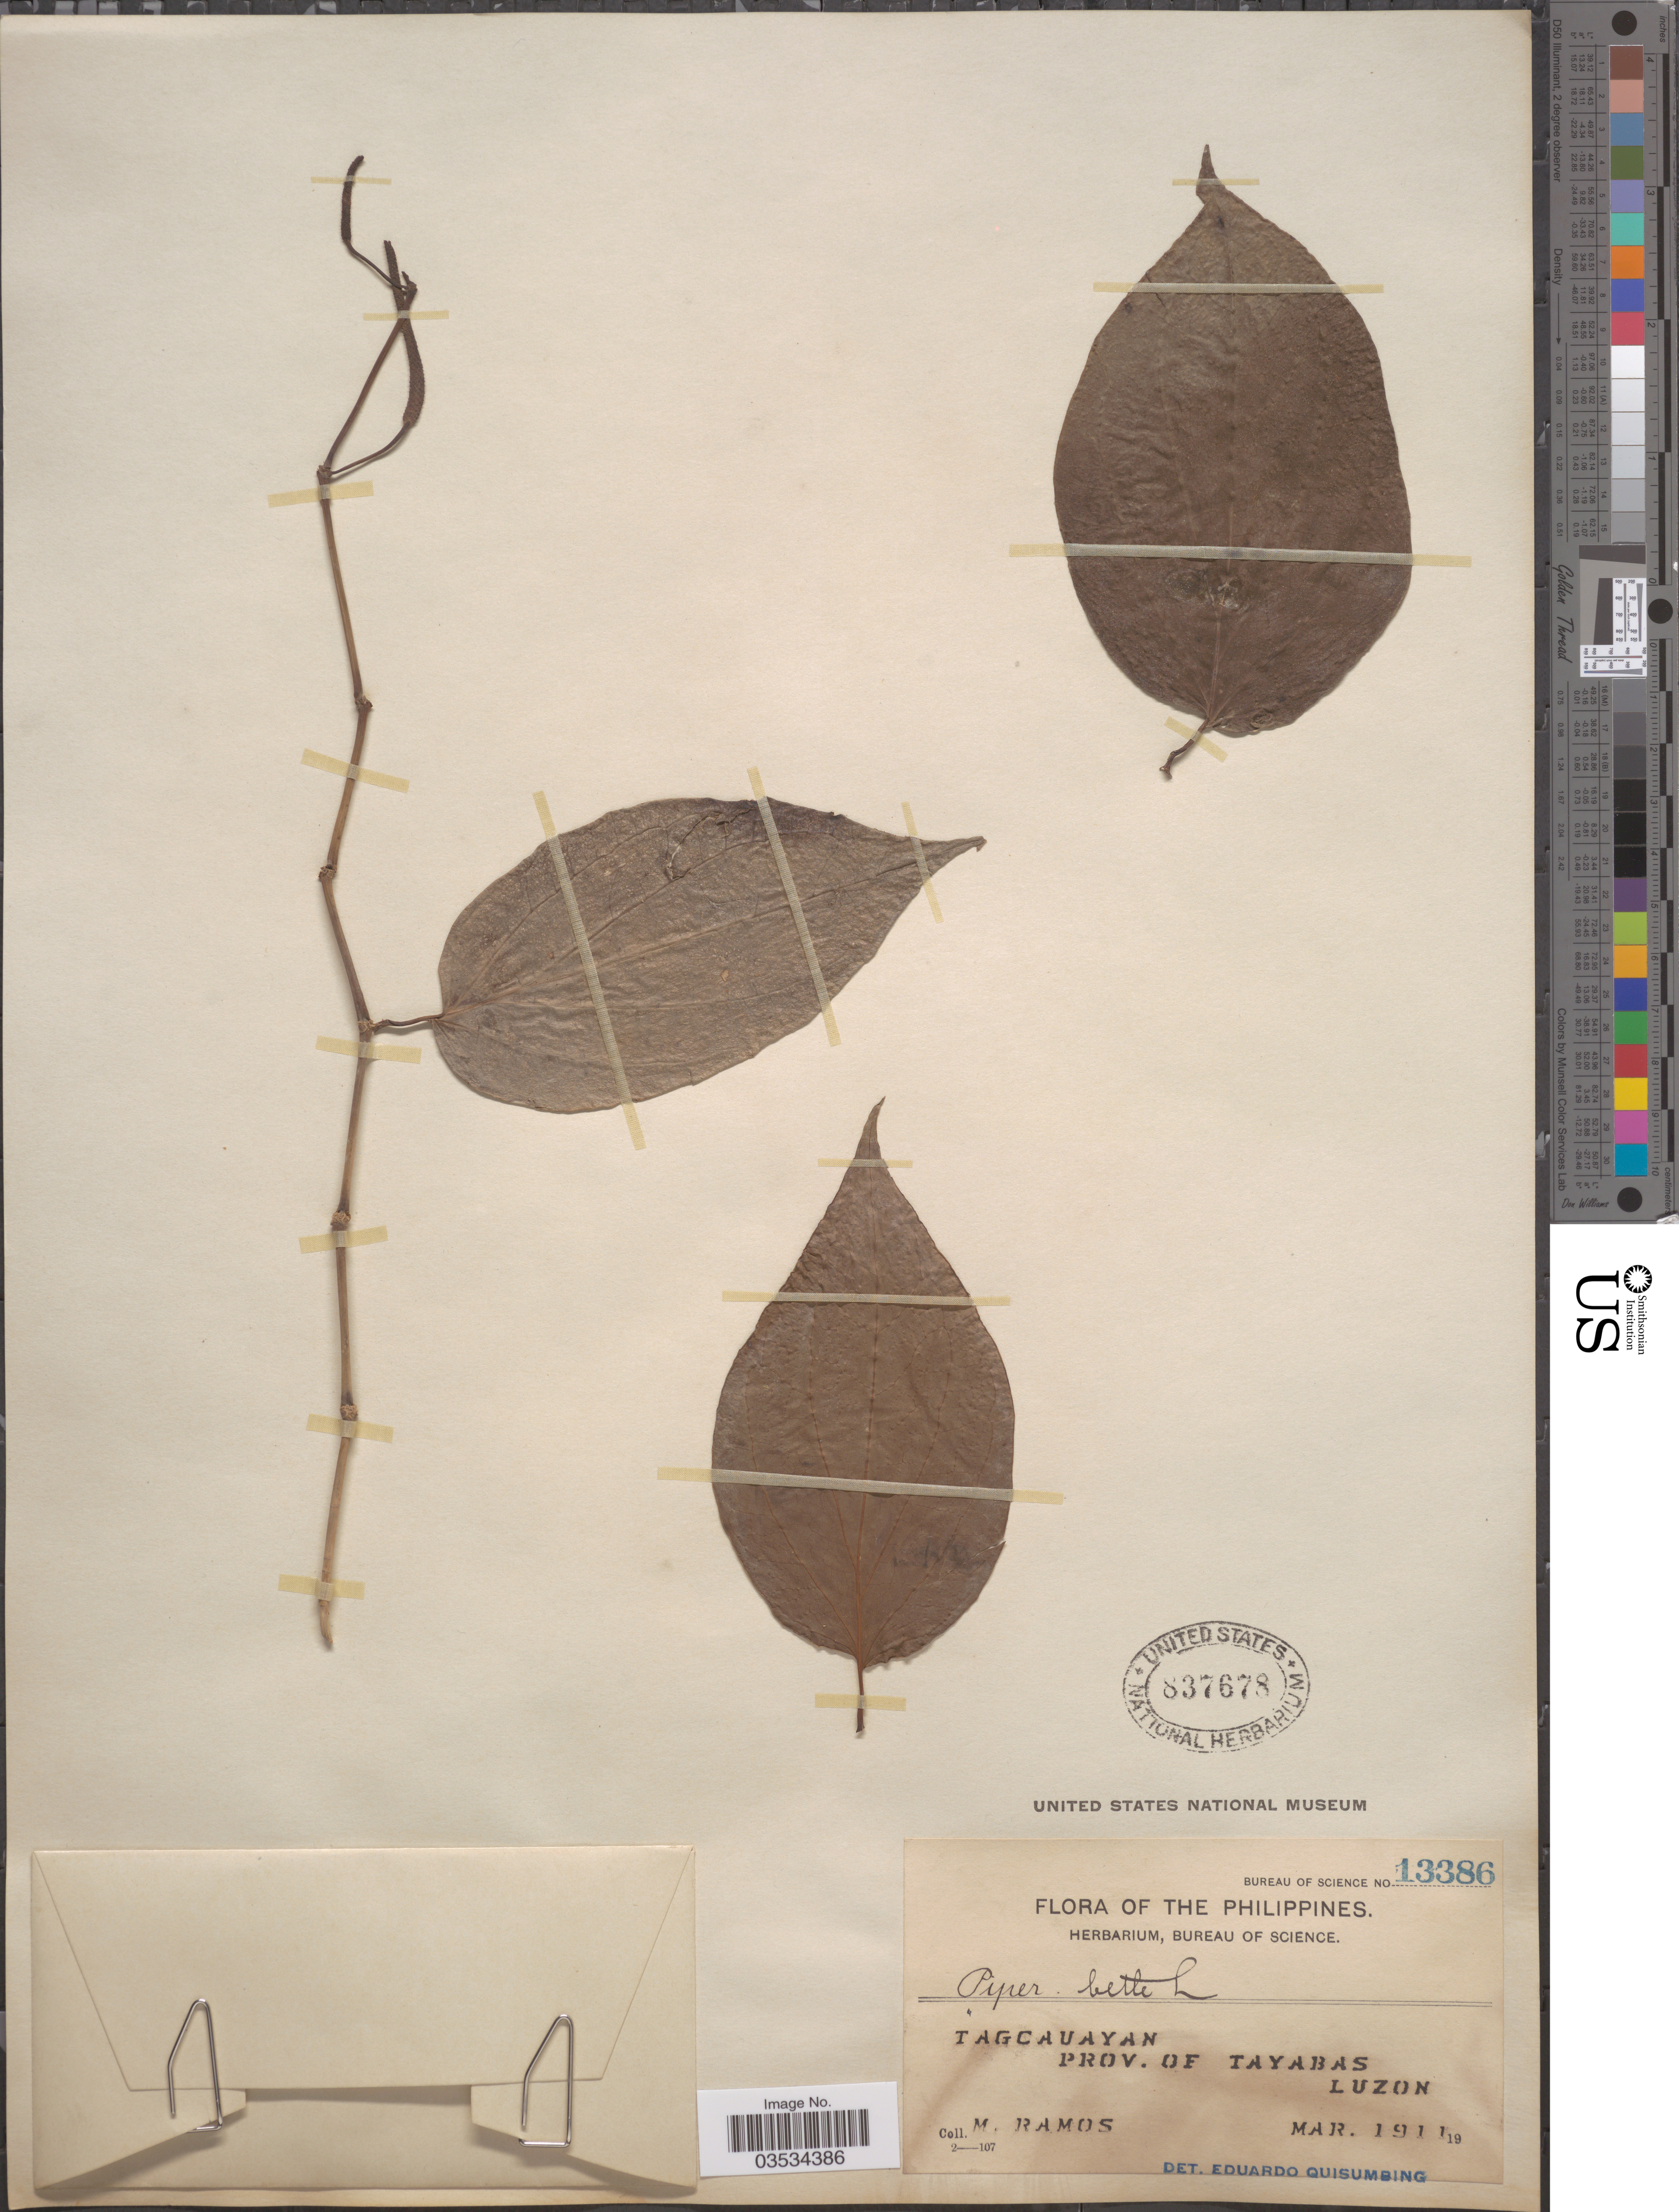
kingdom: Plantae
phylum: Tracheophyta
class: Magnoliopsida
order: Piperales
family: Piperaceae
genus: Piper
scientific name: Piper betle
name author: L.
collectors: M. Ramos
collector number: Bureau of Science 13386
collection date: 1911-03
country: Philippines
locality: Tagcauayan. Prov. of Tayabas. Luzon.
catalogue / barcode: US 837678